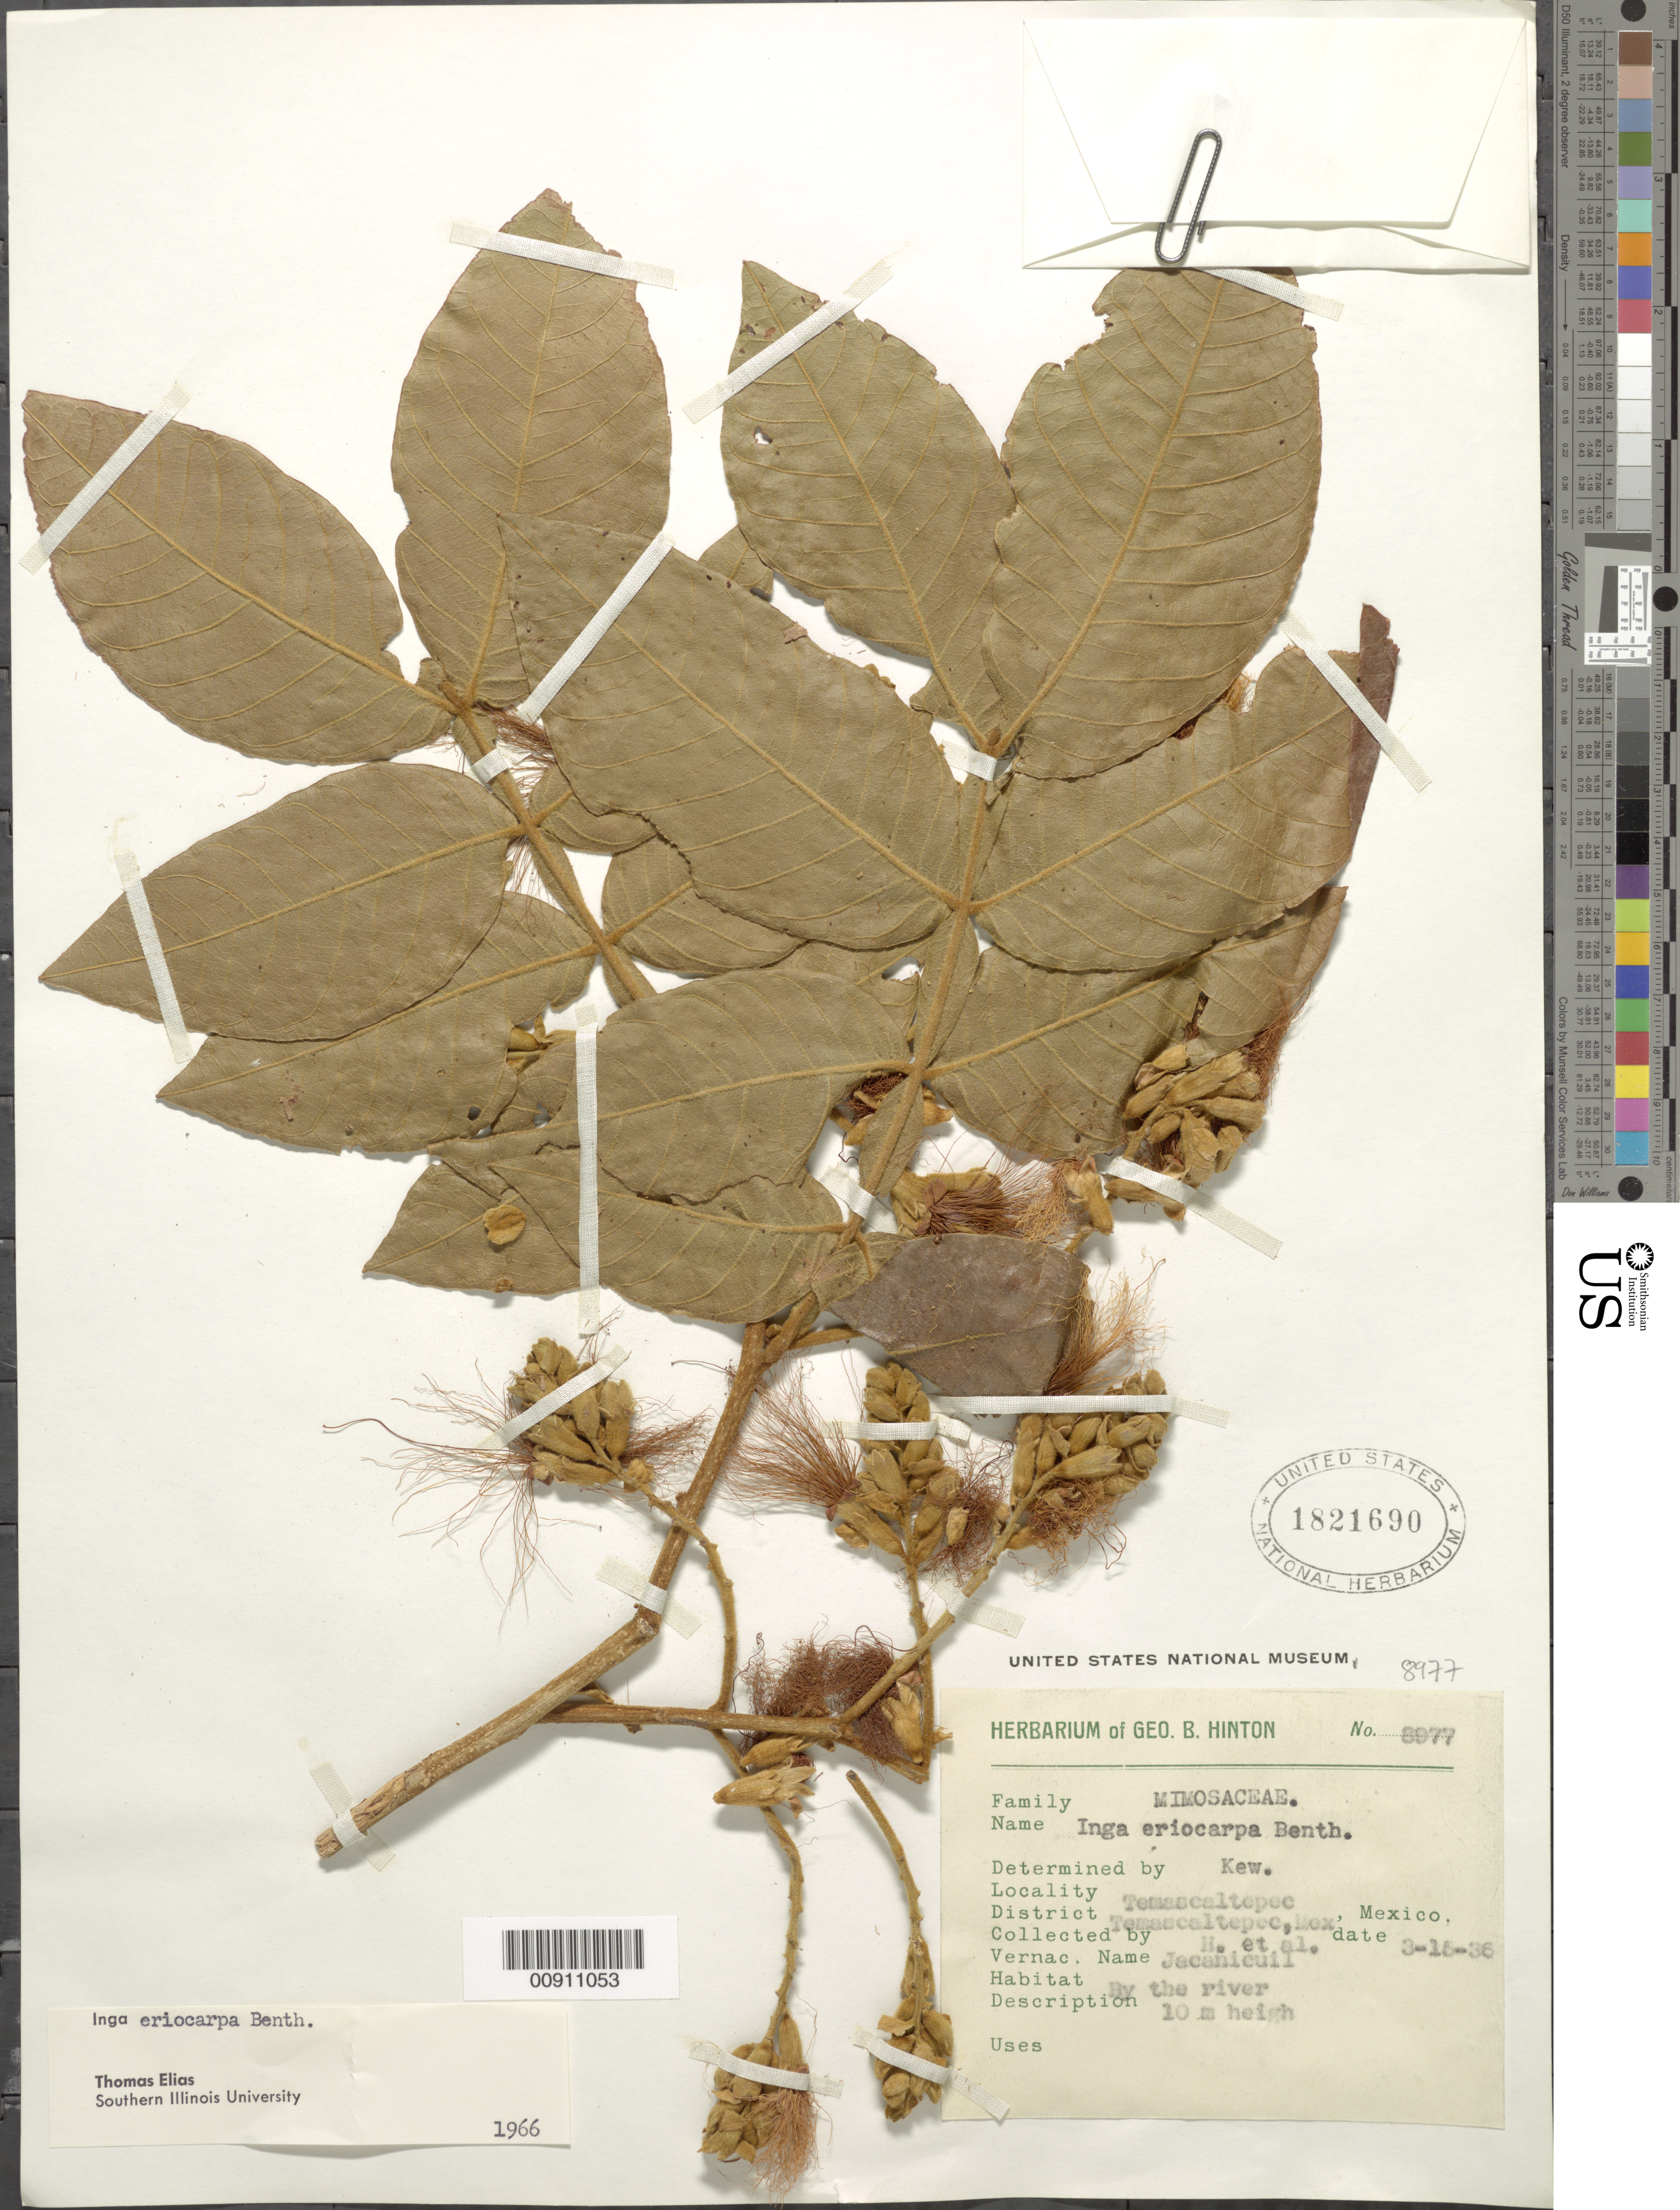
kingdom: Plantae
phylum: Tracheophyta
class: Magnoliopsida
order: Fabales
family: Fabaceae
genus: Inga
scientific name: Inga vera subsp. eriocarpa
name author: (Benth.) J. León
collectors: G. B. Hinton & et al.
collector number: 8977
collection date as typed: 15 Mar 1936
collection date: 1936-03-15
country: Mexico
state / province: México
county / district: Temascaltepec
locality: Temascaltepec, District Temascaltepec, State of Mexico.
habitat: By the river.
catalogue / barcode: US 1821690